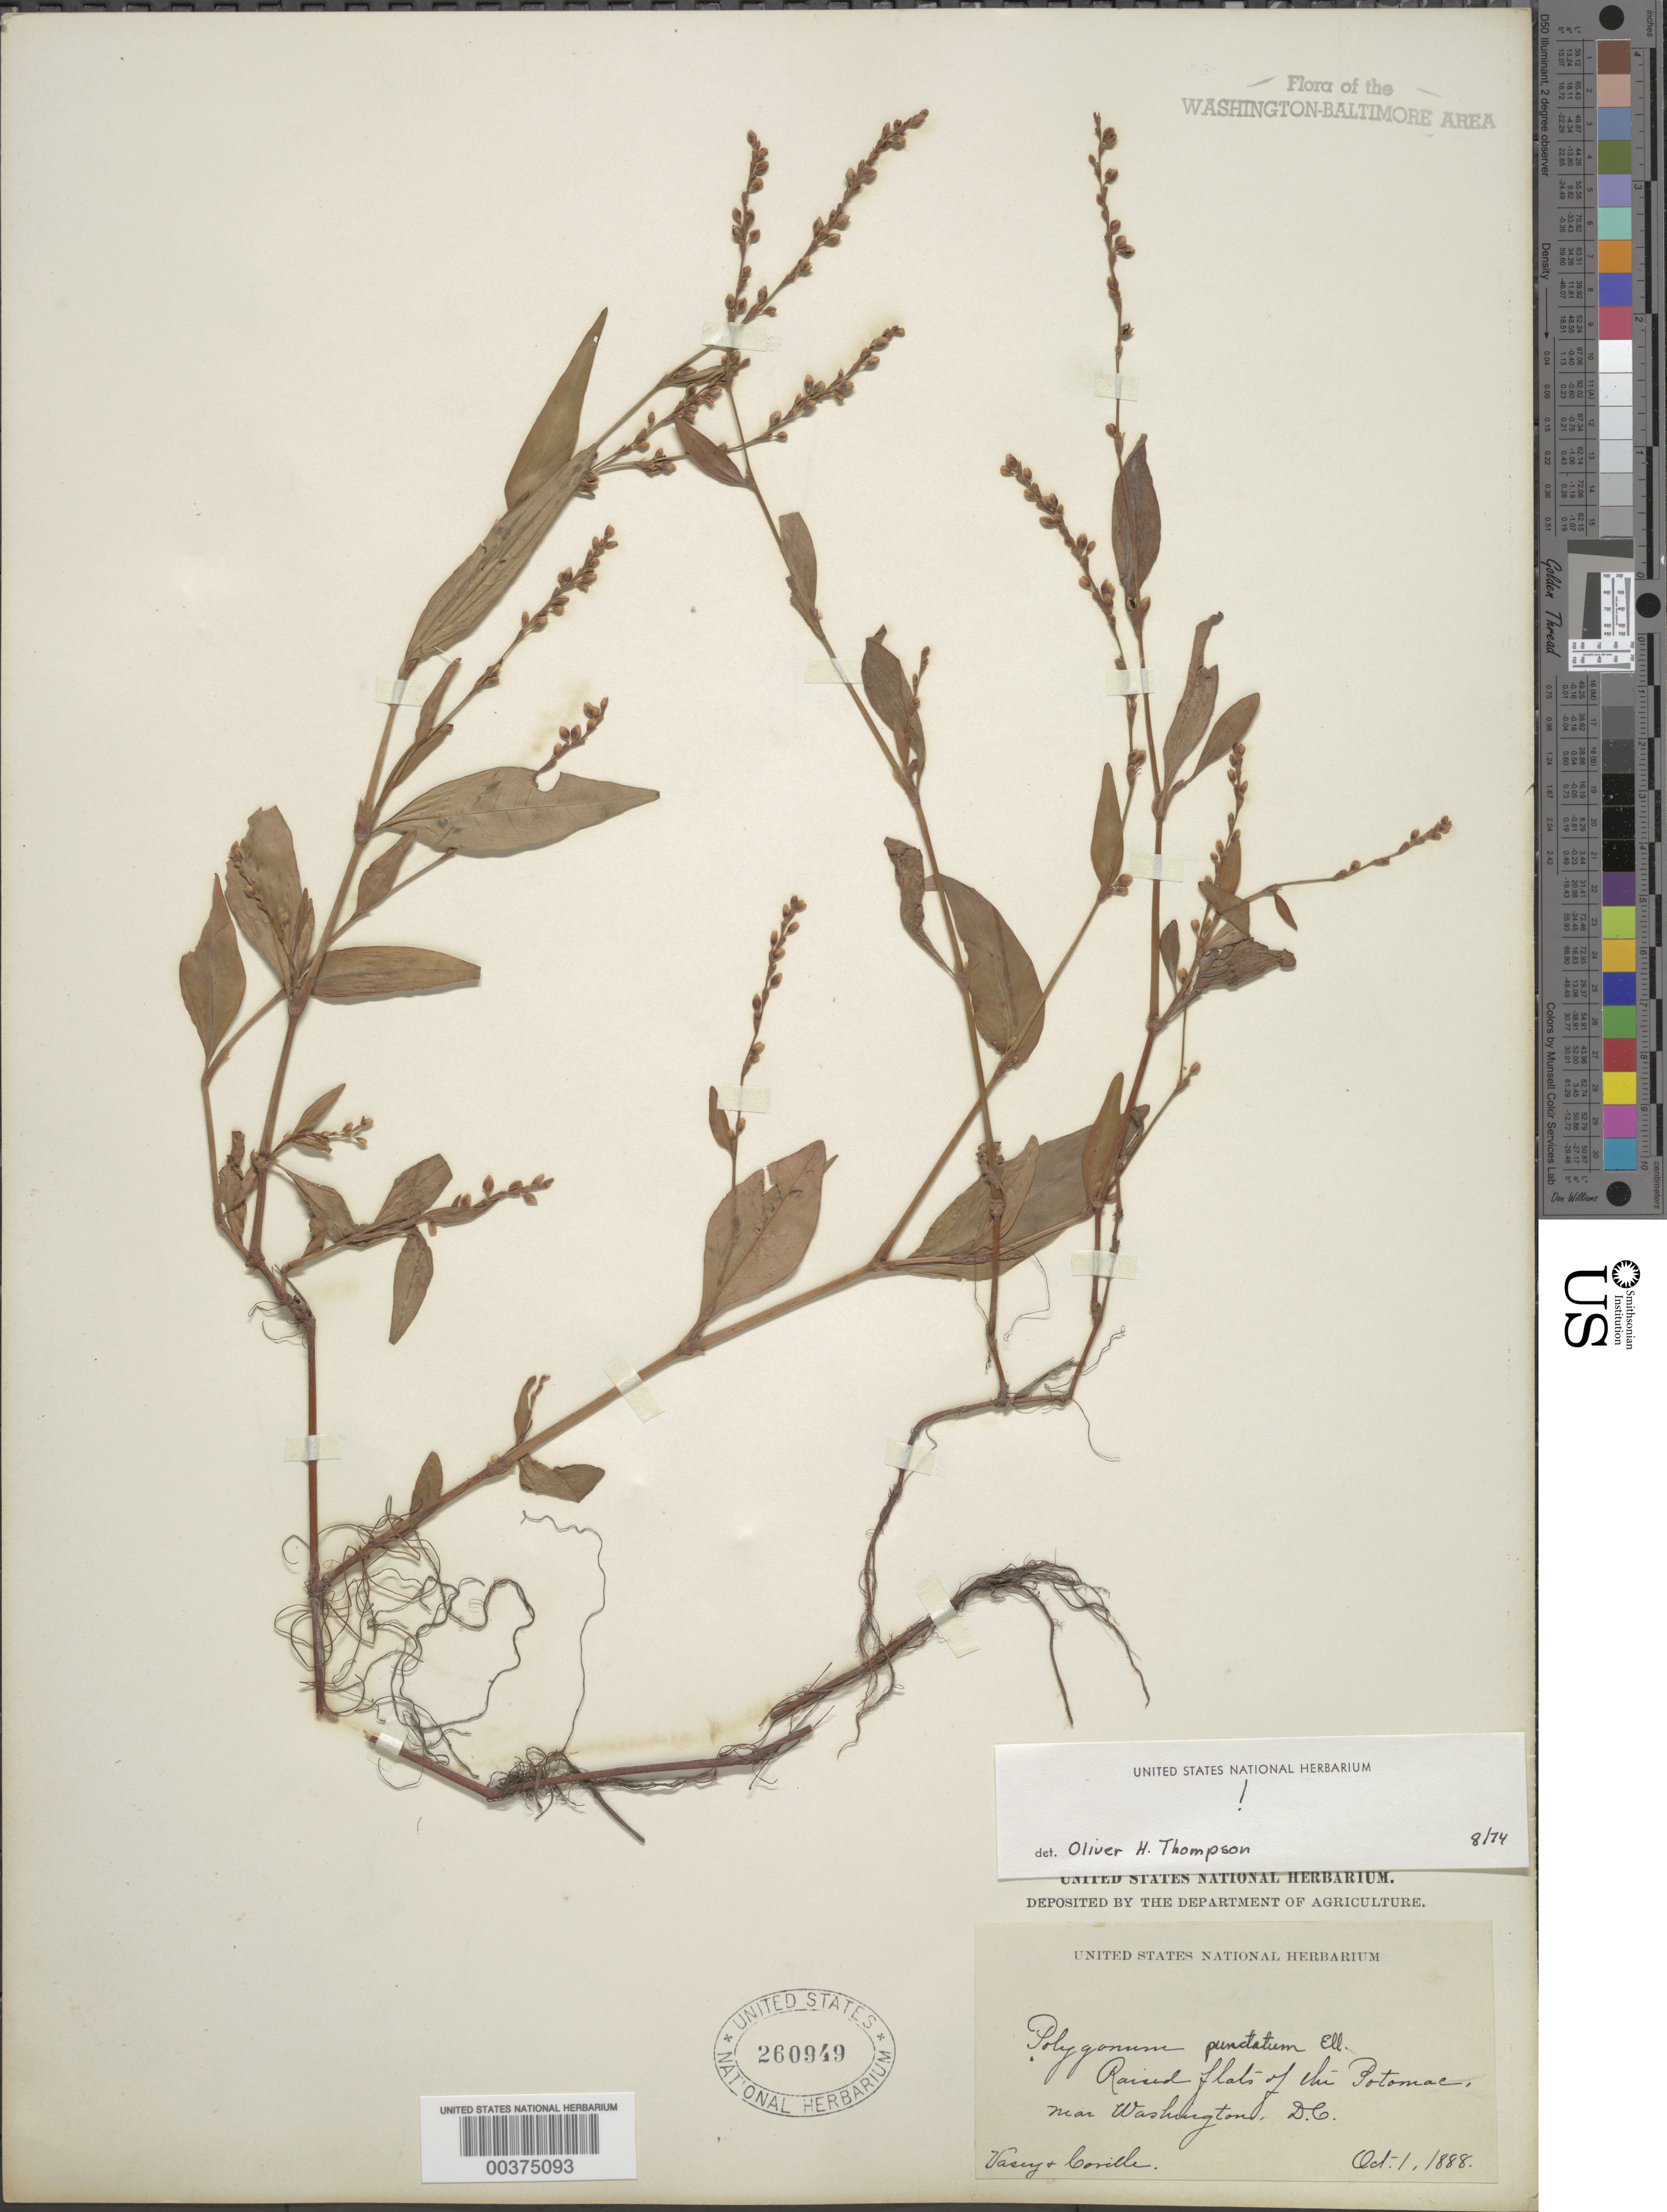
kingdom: Plantae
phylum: Tracheophyta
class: Magnoliopsida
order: Caryophyllales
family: Polygonaceae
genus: Persicaria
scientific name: Persicaria punctata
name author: (Elliott) Small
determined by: Atha, D. E.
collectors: G. R. Vasey & F. V. Coville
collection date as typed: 01 Oct 1888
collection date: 1888-10-01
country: United States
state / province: District of Columbia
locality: Potomac flats Washington DC area C. and O. Canal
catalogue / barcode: US 260949